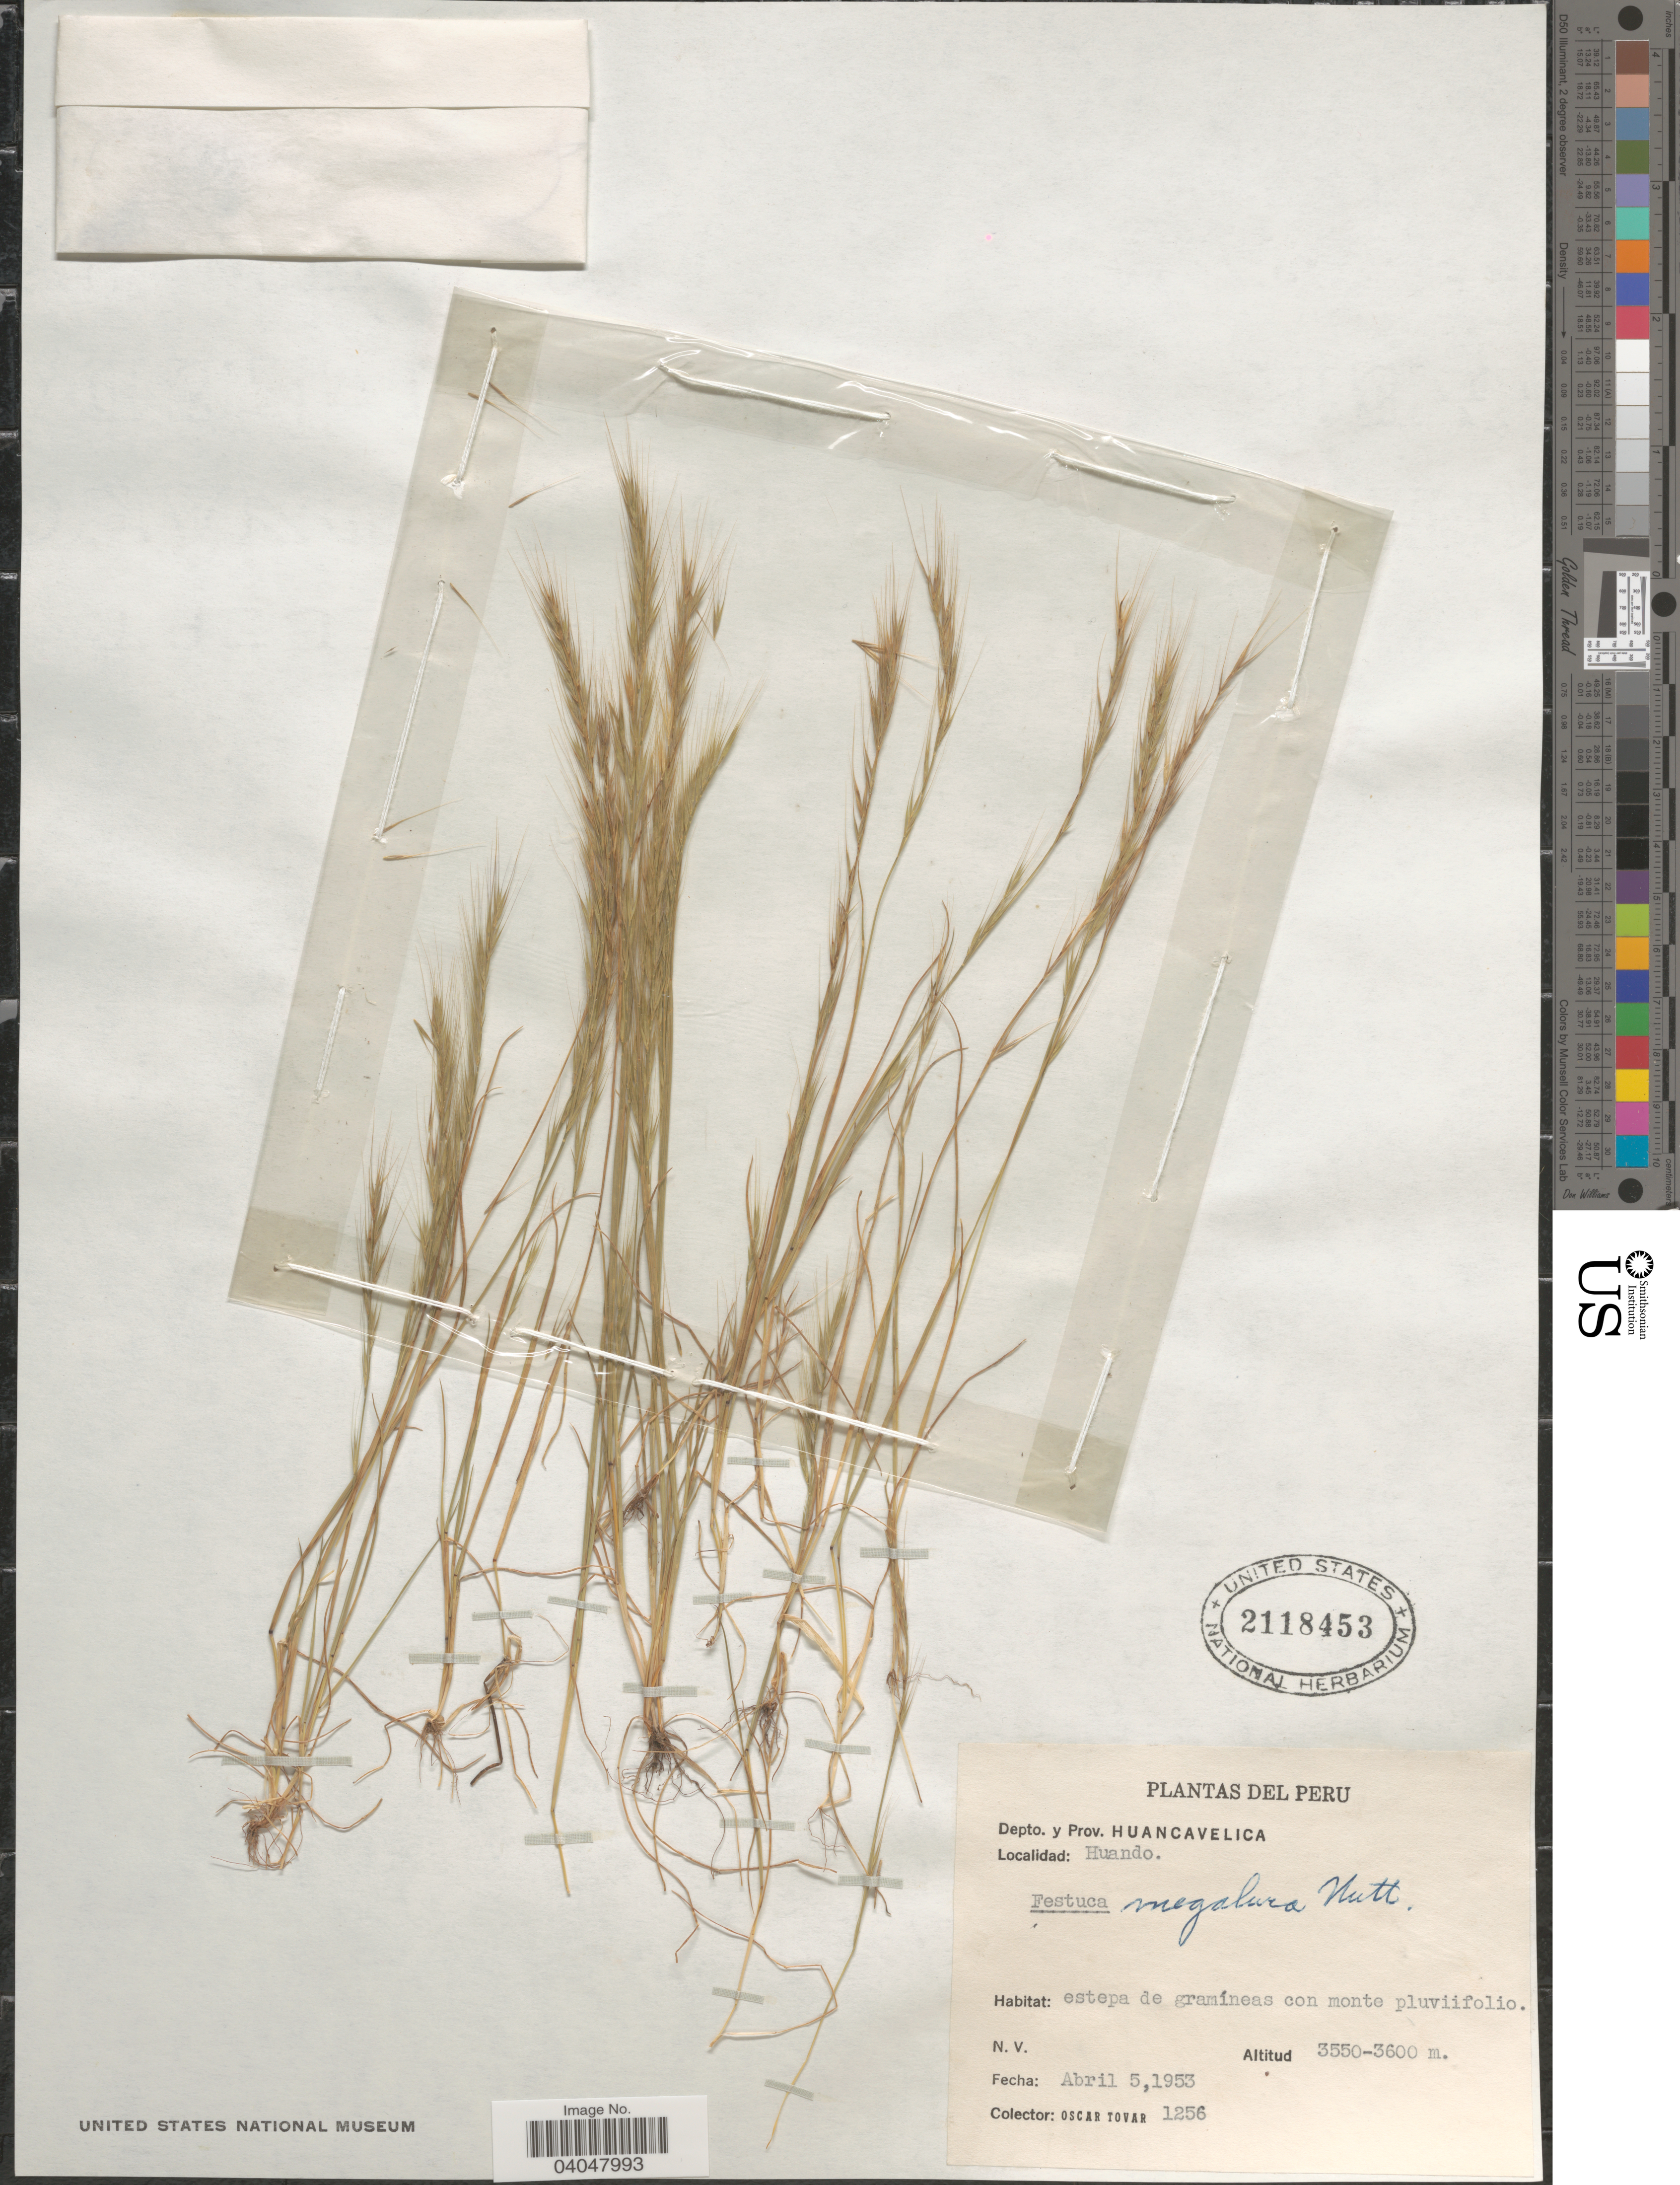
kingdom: Plantae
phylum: Tracheophyta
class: Liliopsida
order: Poales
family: Poaceae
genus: Festuca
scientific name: Festuca megalura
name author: Nutt.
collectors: Ó. Tovar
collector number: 1256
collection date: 1953-04-05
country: Peru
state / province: Huancavelica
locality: Depto. y Prov. Huancavelica. Huando.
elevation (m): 3550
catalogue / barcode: US 2118453